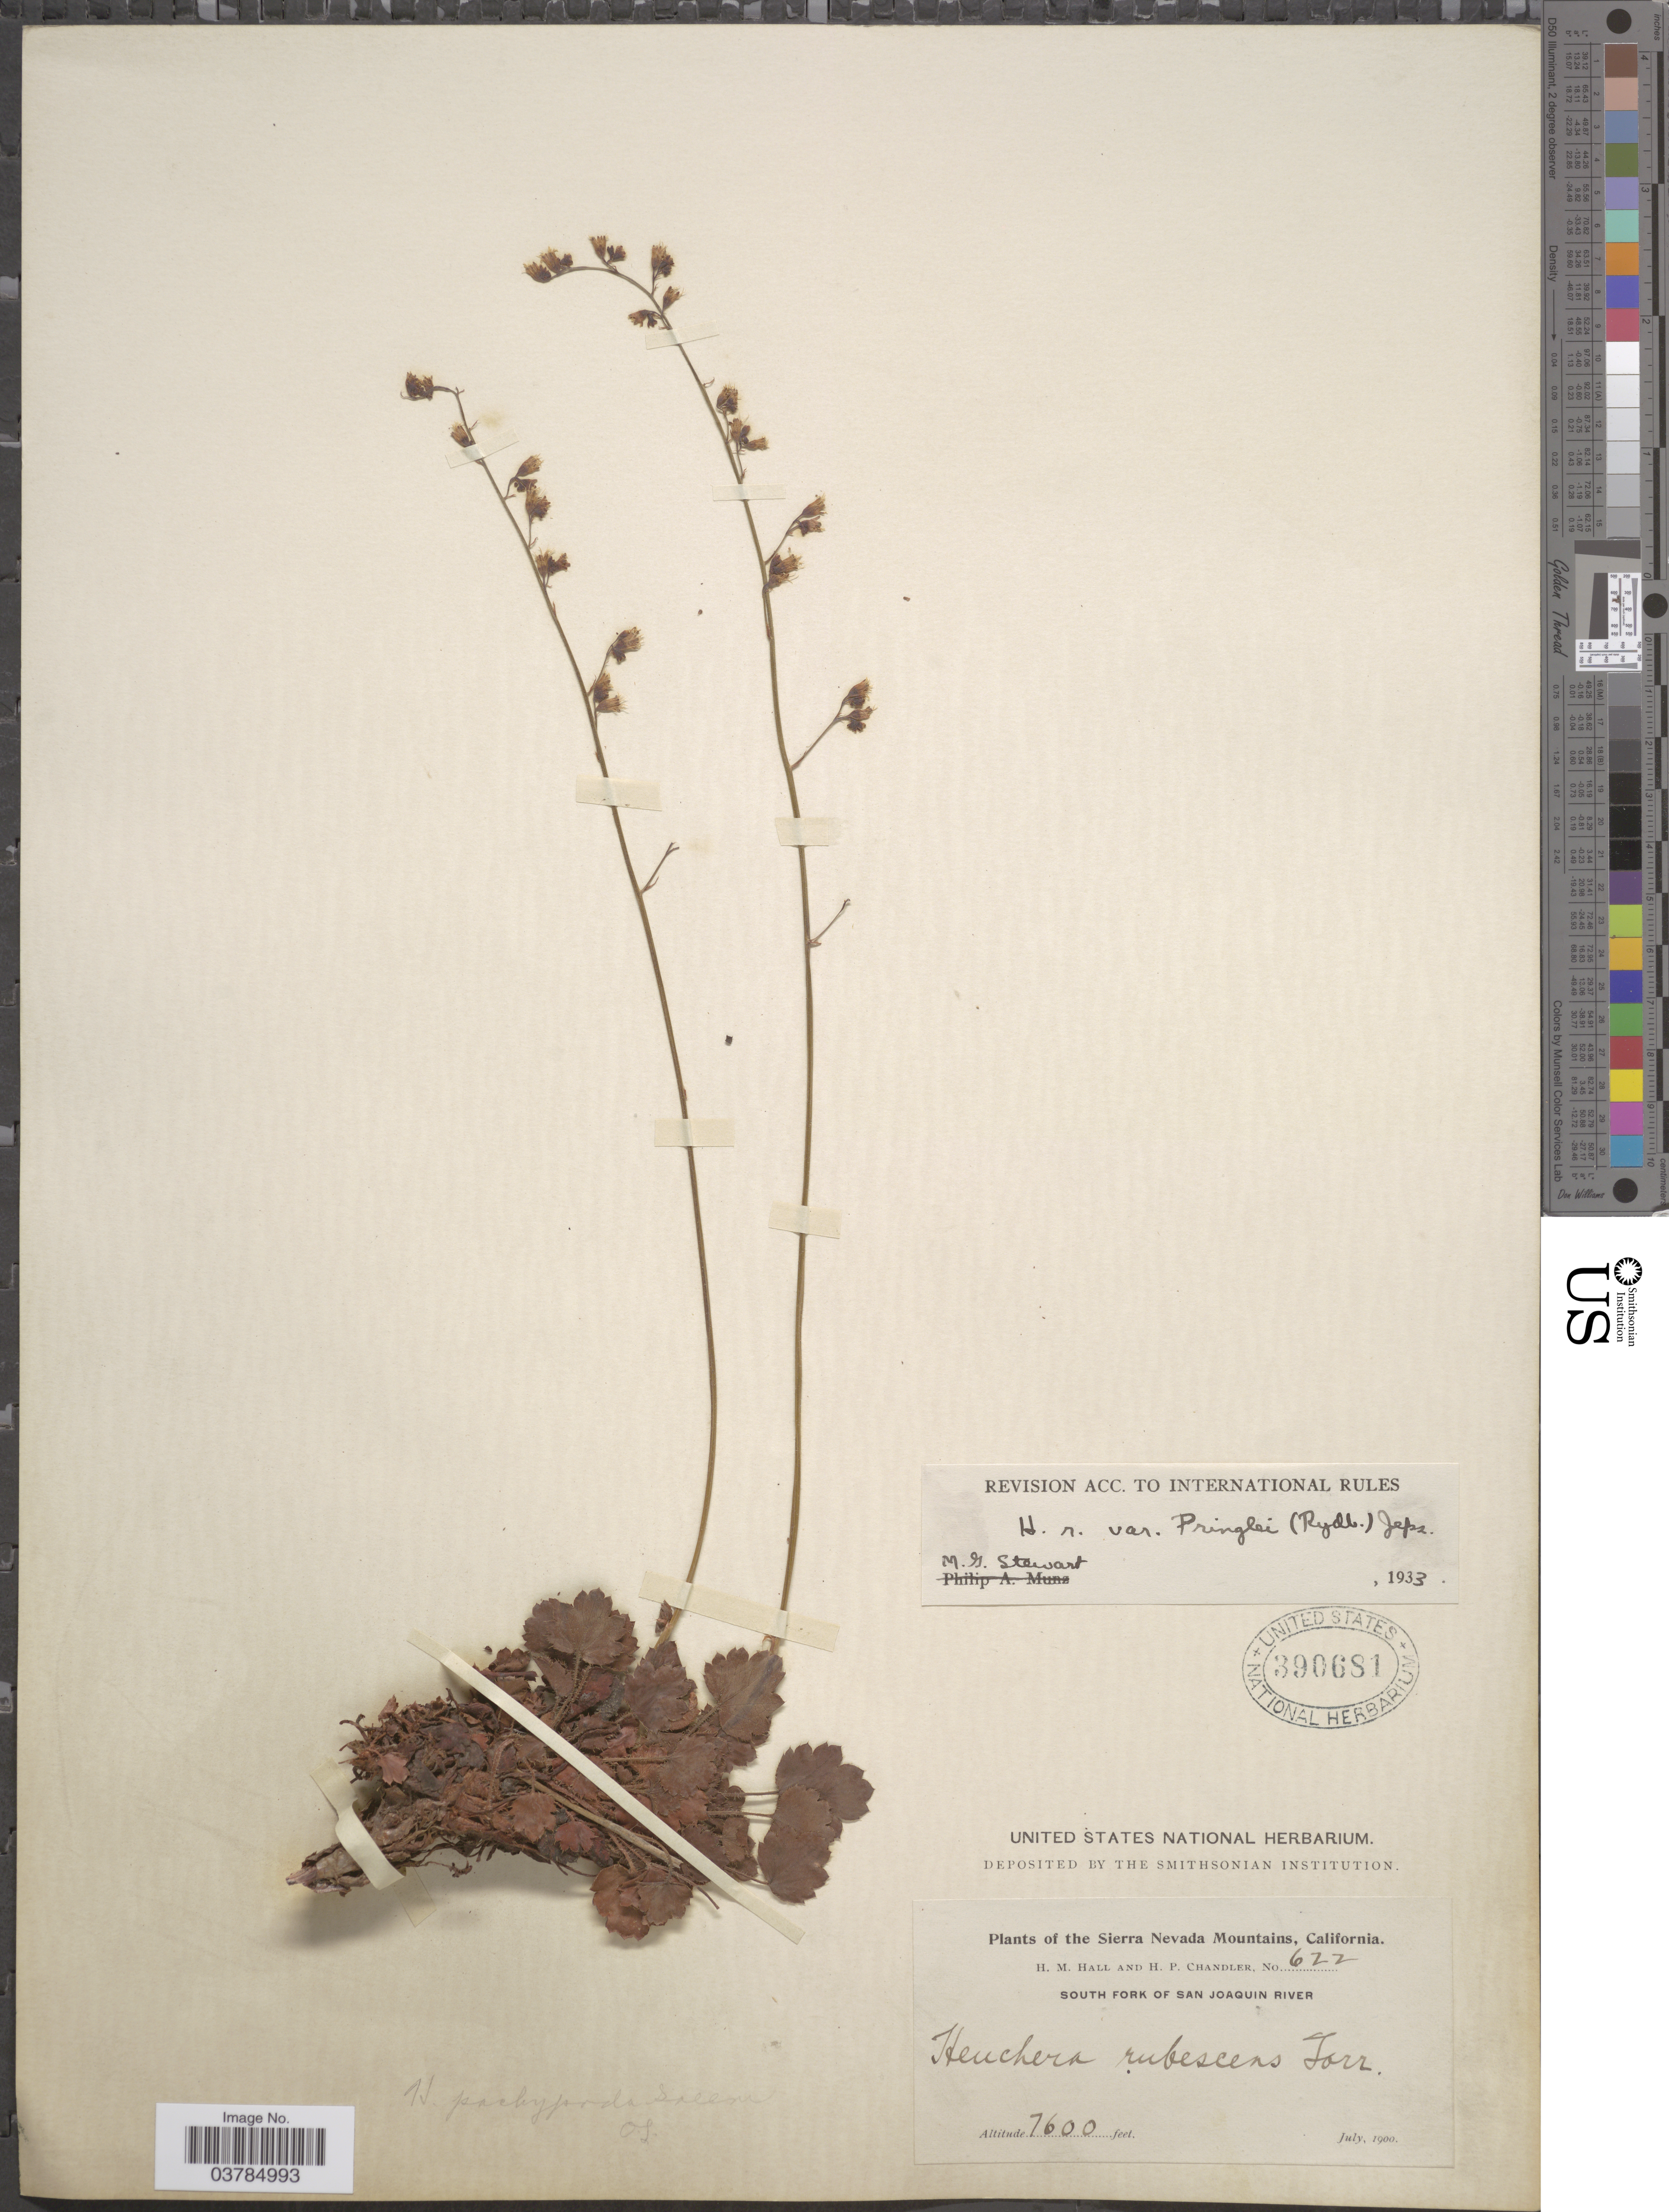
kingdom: Plantae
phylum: Tracheophyta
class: Magnoliopsida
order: Saxifragales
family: Saxifragaceae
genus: Heuchera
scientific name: Heuchera pringlei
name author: Rydb.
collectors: H. M. Hall & H. Chandler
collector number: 622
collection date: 1900-07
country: United States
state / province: California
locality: The Sierra Nevada Mountains. South Fork Of San Joaquin River.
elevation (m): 2316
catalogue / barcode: US 390681